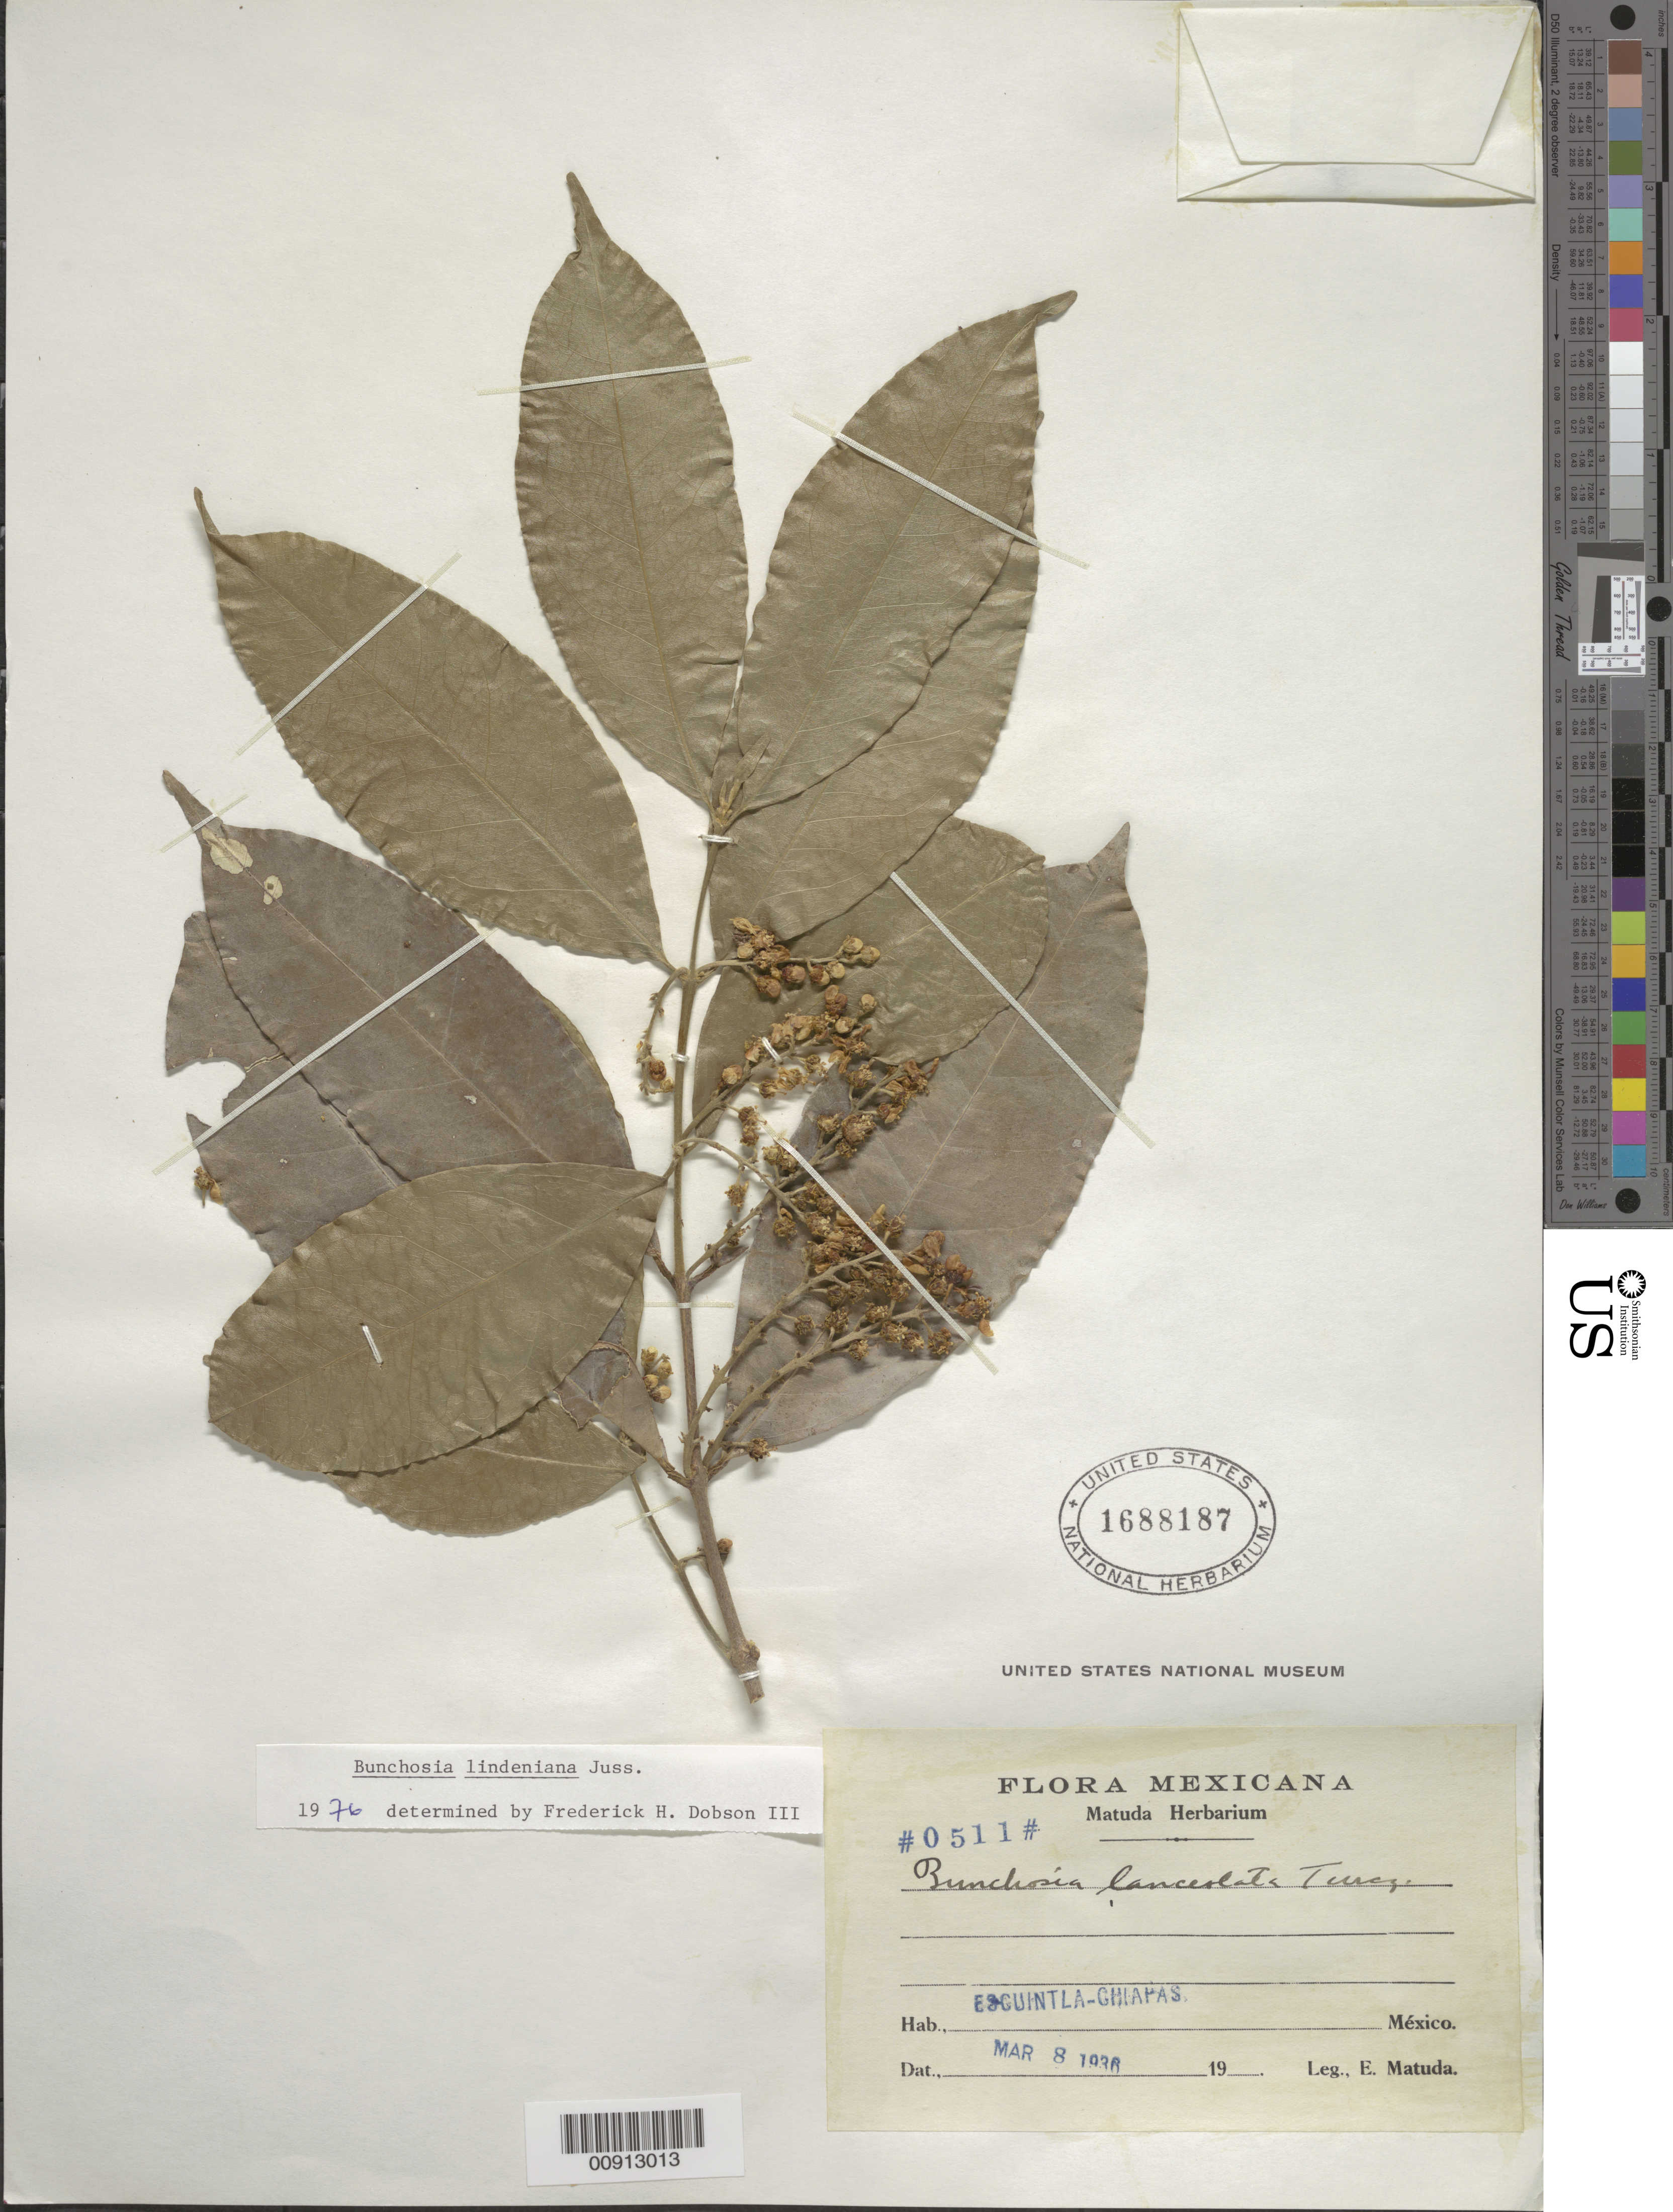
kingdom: Plantae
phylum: Tracheophyta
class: Magnoliopsida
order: Malpighiales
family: Malpighiaceae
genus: Bunchosia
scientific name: Bunchosia lindeniana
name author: A. Juss.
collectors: E. Matuda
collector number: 0511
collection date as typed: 08 Mar 1936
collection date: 1936-03-08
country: Mexico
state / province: Chiapas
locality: Escuintla, Chiapas.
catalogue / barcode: US 1688187